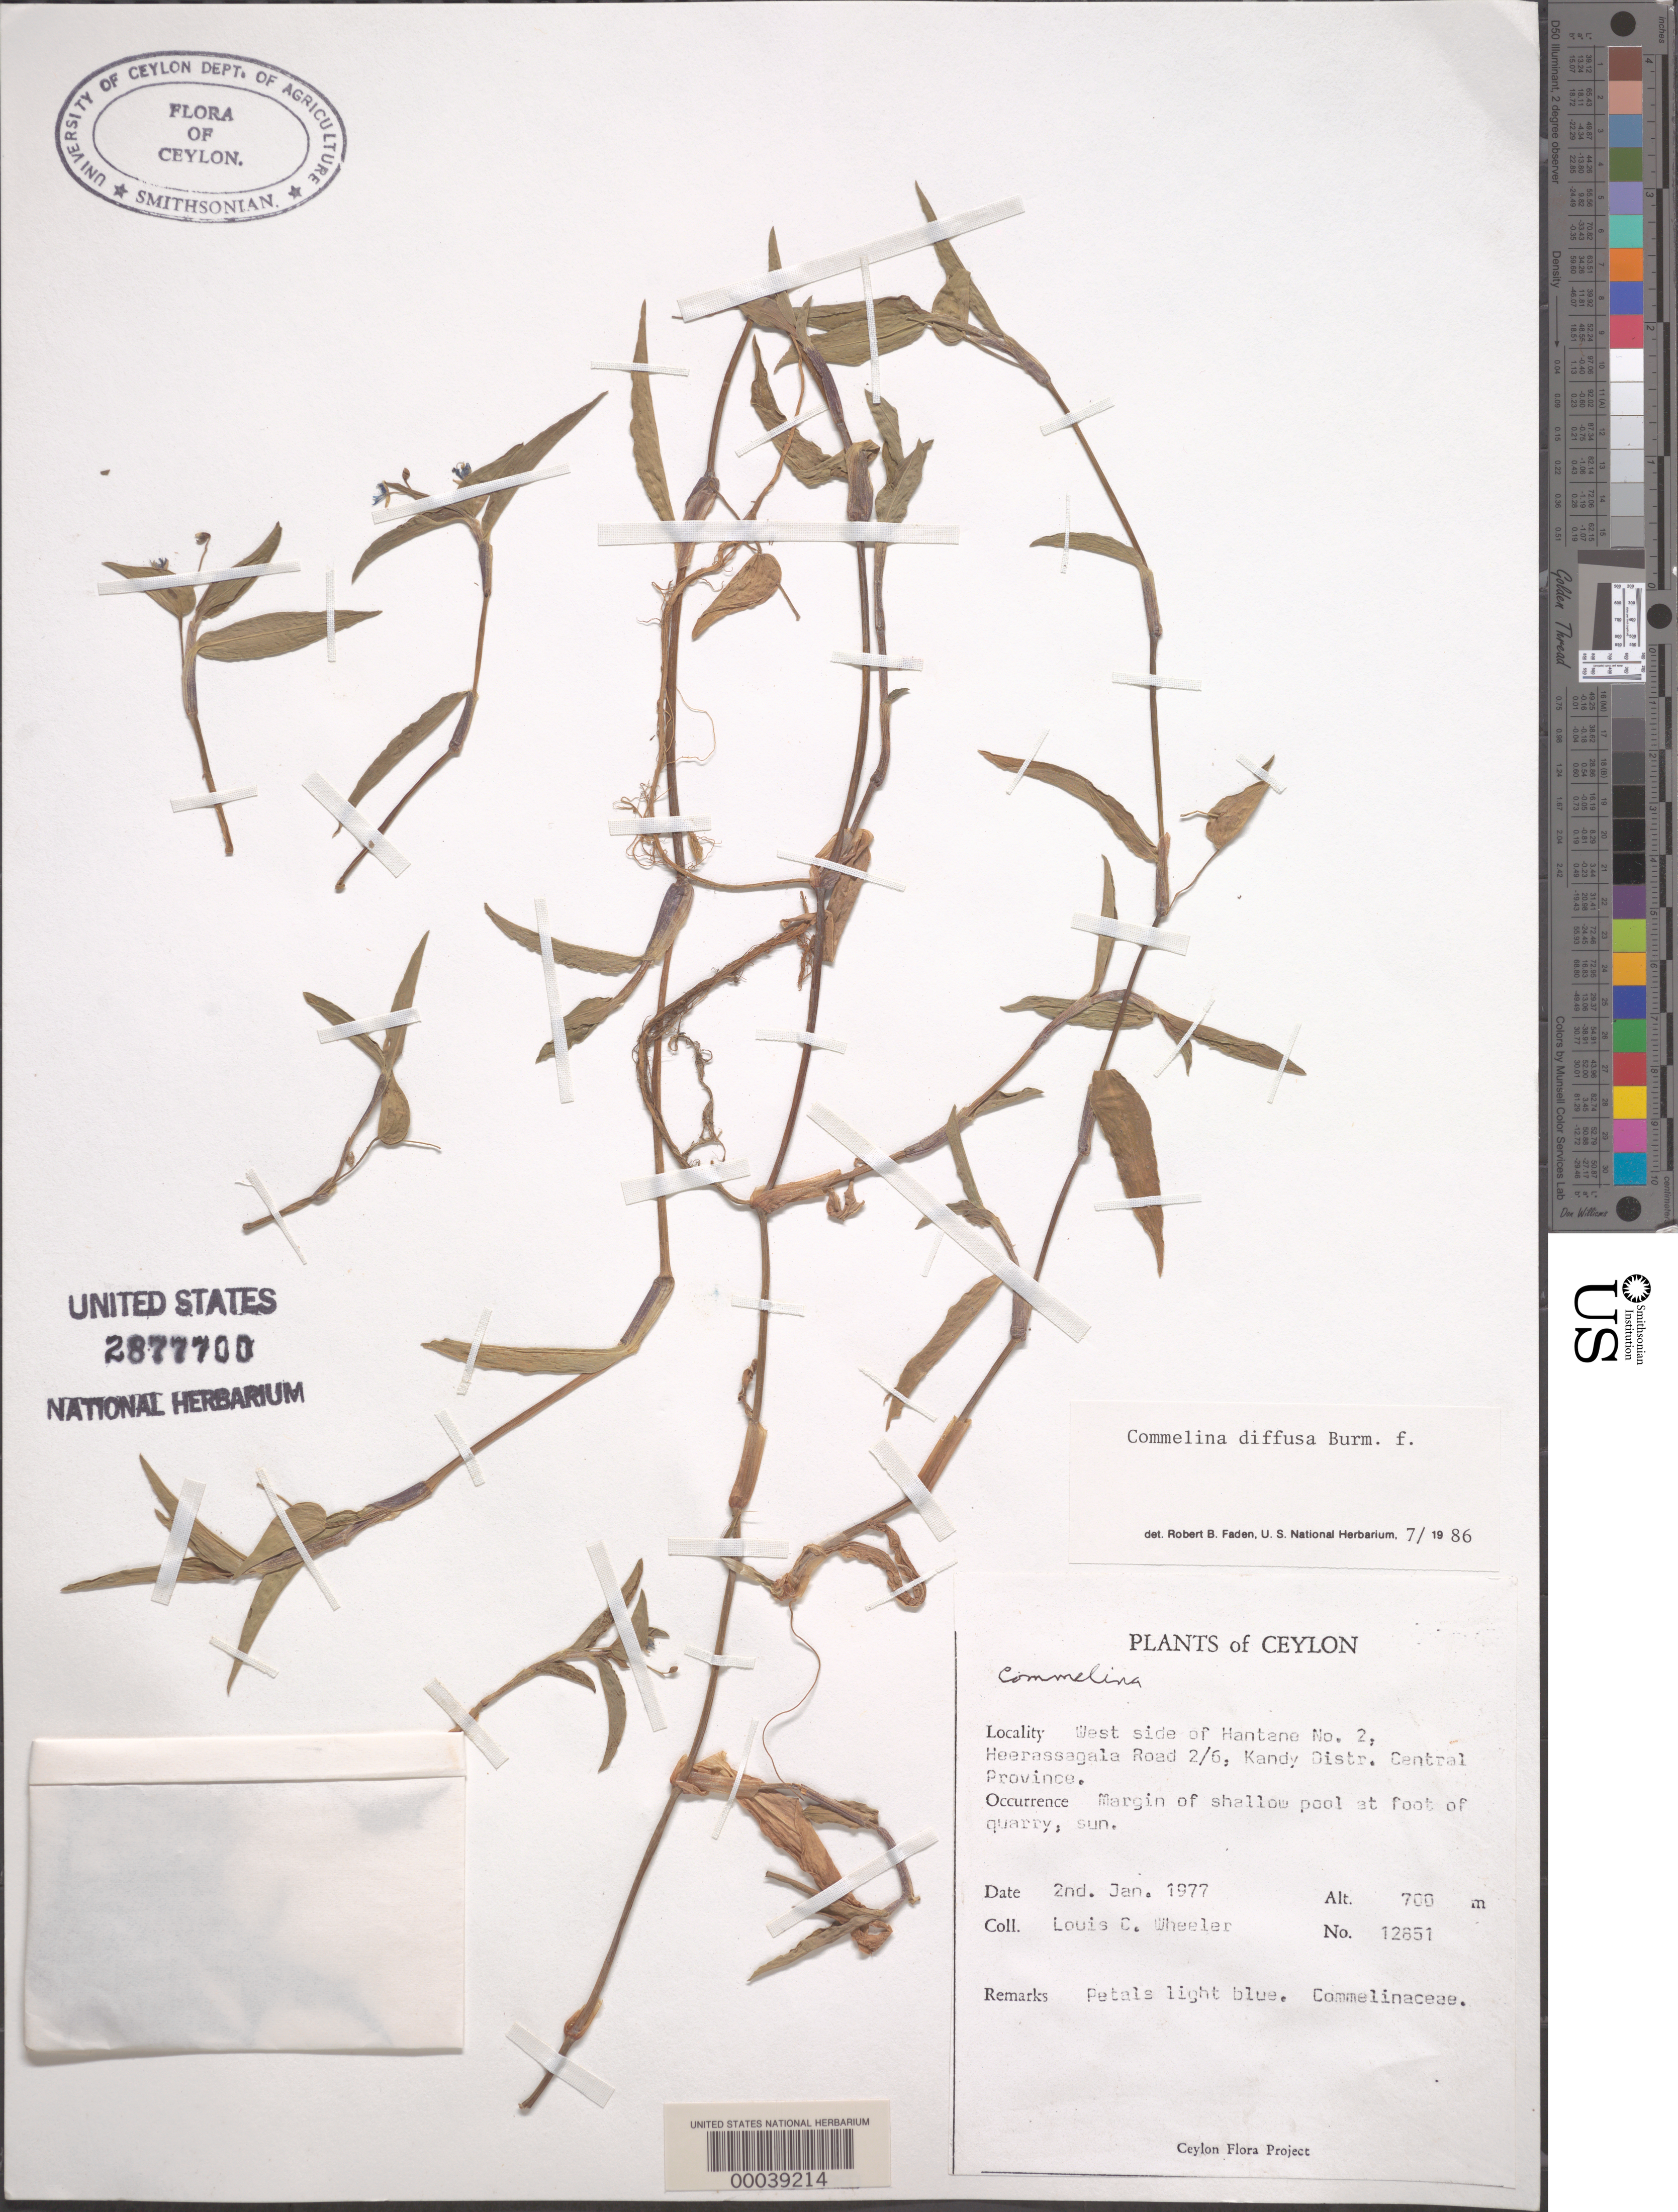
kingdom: Plantae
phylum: Tracheophyta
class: Liliopsida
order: Commelinales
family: Commelinaceae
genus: Commelina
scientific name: Commelina diffusa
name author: Burm. f.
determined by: Faden, Robert B., (US), Smithsonian Institution - National Museum of Natural History (UNITED STATES)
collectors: L. C. Wheeler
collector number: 12851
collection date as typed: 02 Jan 1977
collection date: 1977-01-02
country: Sri Lanka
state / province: Central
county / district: Kandy Dist.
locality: Heerassagala road 2/6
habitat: Margin of shallow quarry pool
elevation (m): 700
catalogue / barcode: US 2877700